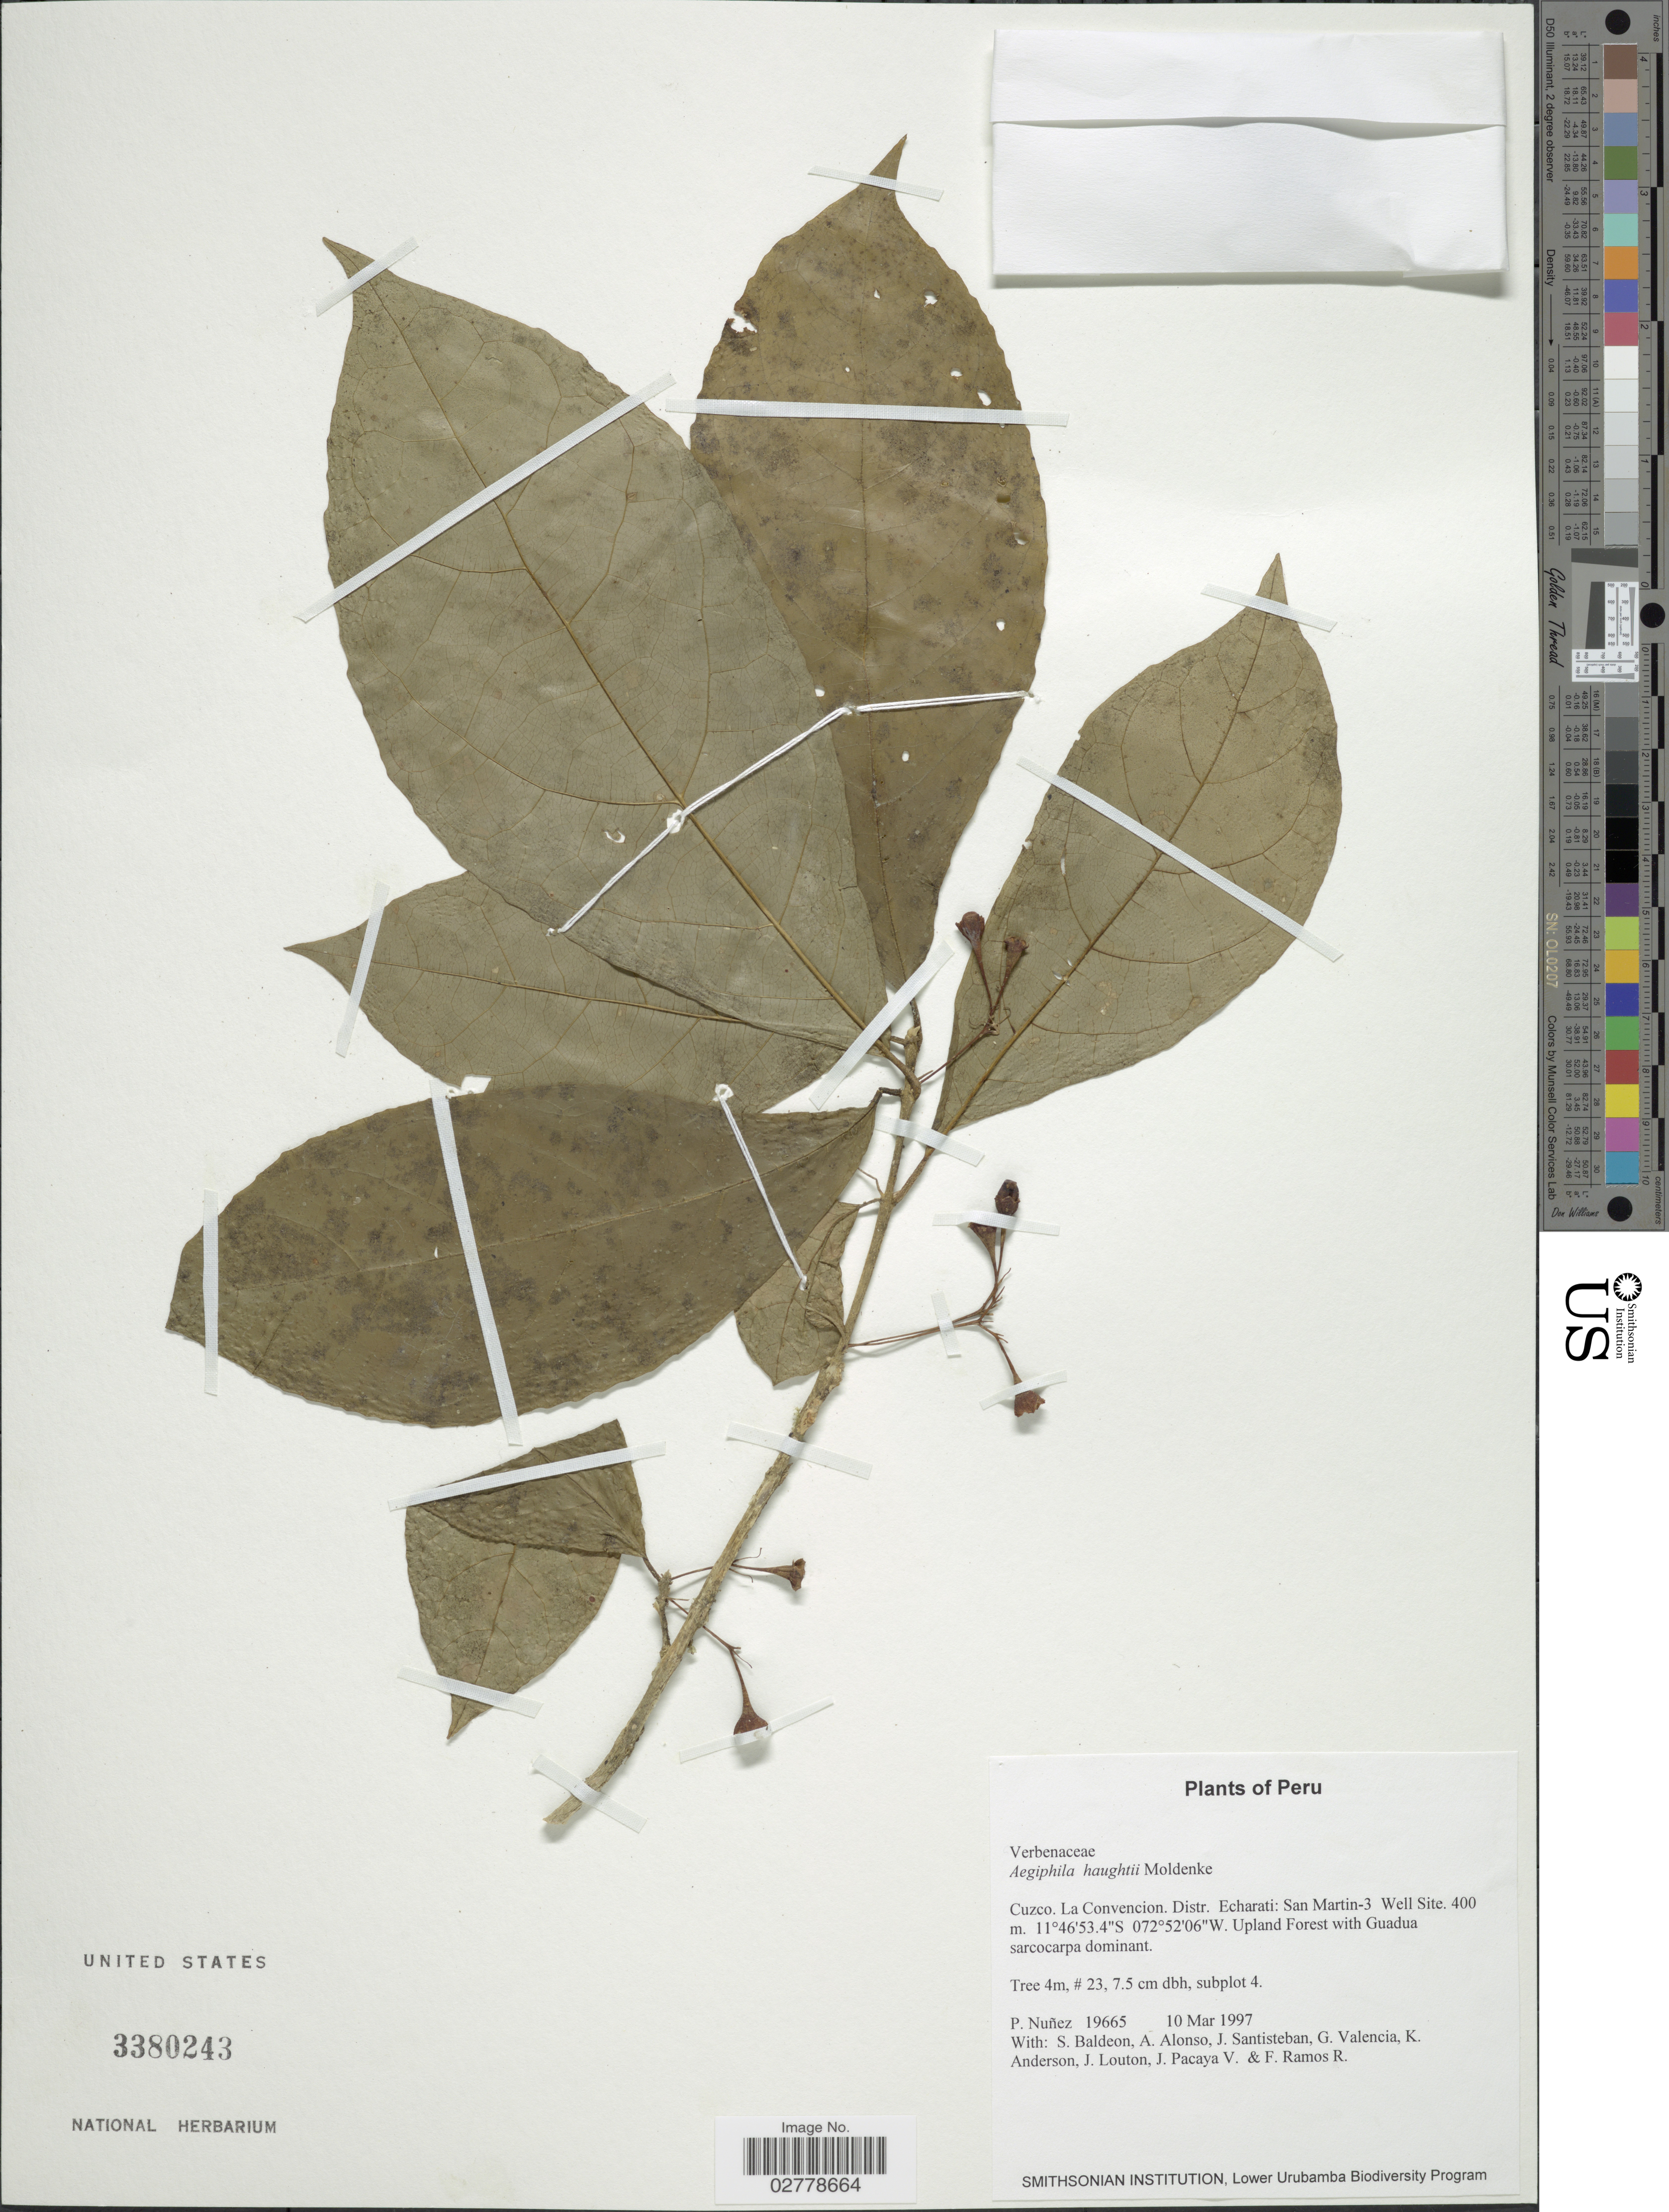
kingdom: Plantae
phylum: Tracheophyta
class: Magnoliopsida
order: Lamiales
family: Lamiaceae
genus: Aegiphila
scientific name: Aegiphila haughtii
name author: Moldenke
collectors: P. Nuñez V., S. Baldeon, A. Alonso, J. Santisteban & et al.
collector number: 19665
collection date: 1997-03-10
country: Peru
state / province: Cusco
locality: Cuzco. La Convencion. Distr. Echarati: San Martin-3 Well Site.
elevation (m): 400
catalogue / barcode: US 3380243